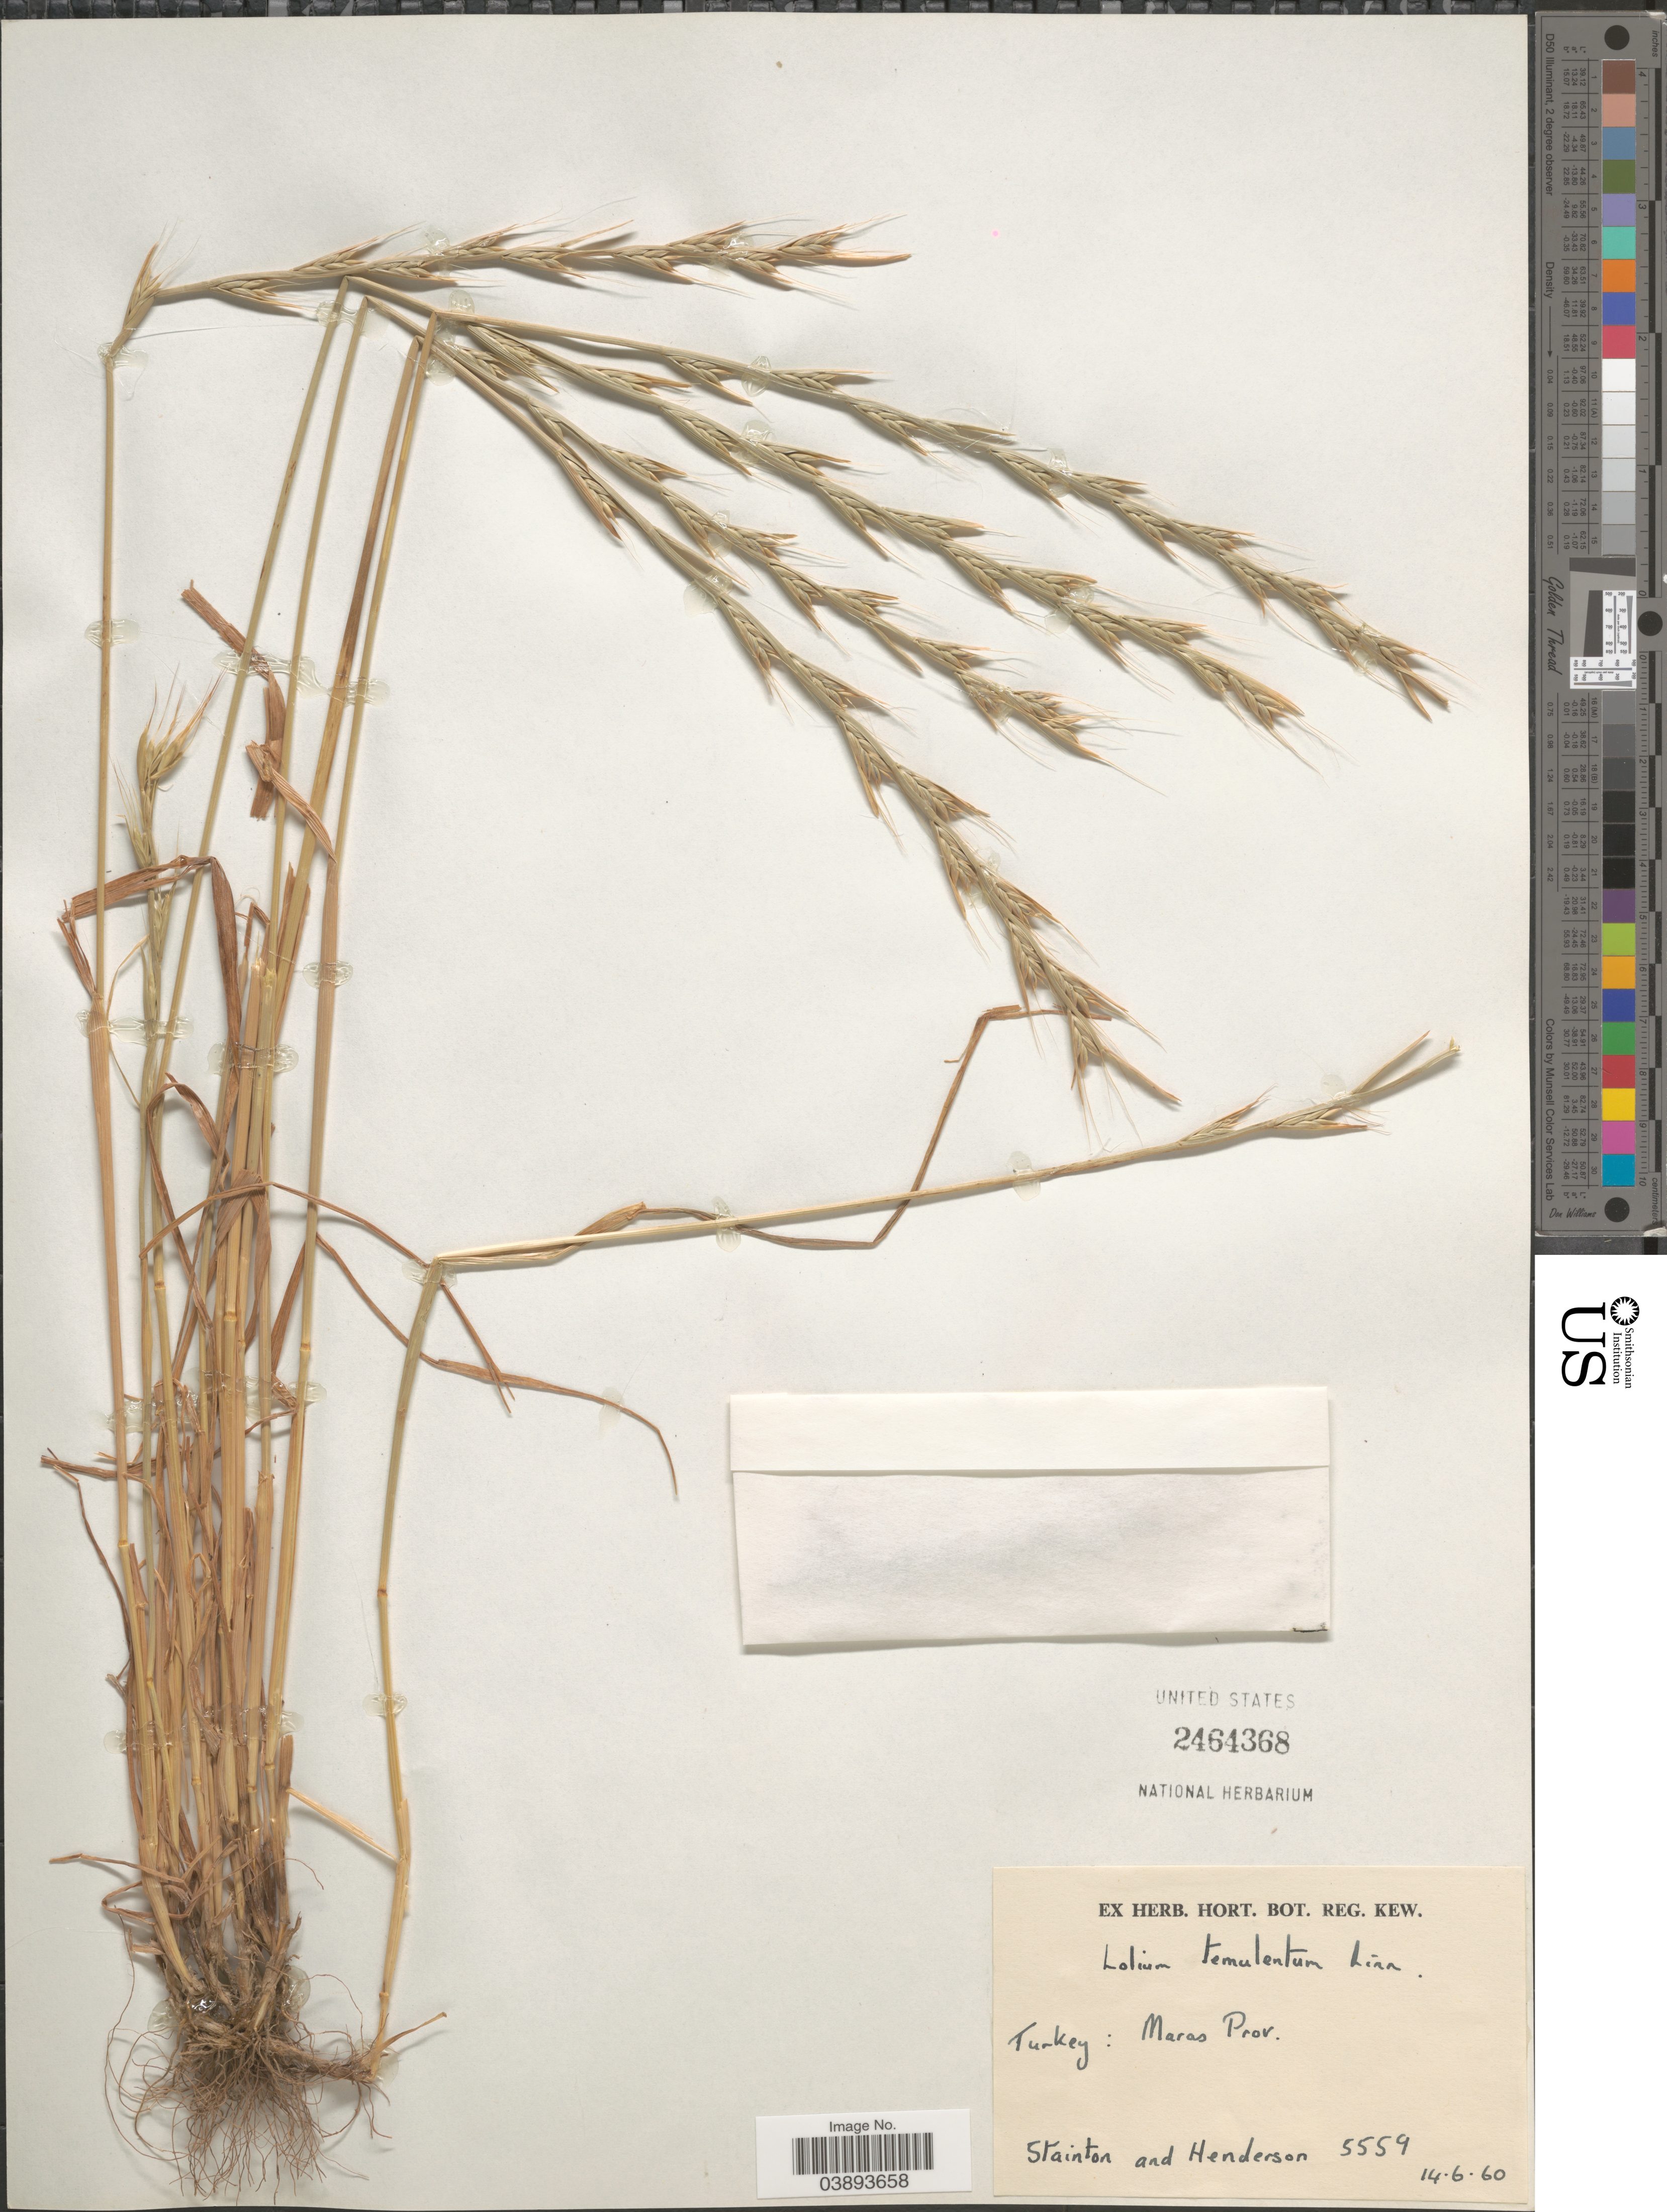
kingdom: Plantae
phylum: Tracheophyta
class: Liliopsida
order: Poales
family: Poaceae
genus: Lolium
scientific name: Lolium temulentum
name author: L.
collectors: -. Stainton & -. Henderson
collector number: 5559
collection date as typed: Transcribed d/m/y: 14/6/60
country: Turkey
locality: Maras Prov.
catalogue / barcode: US 2464368